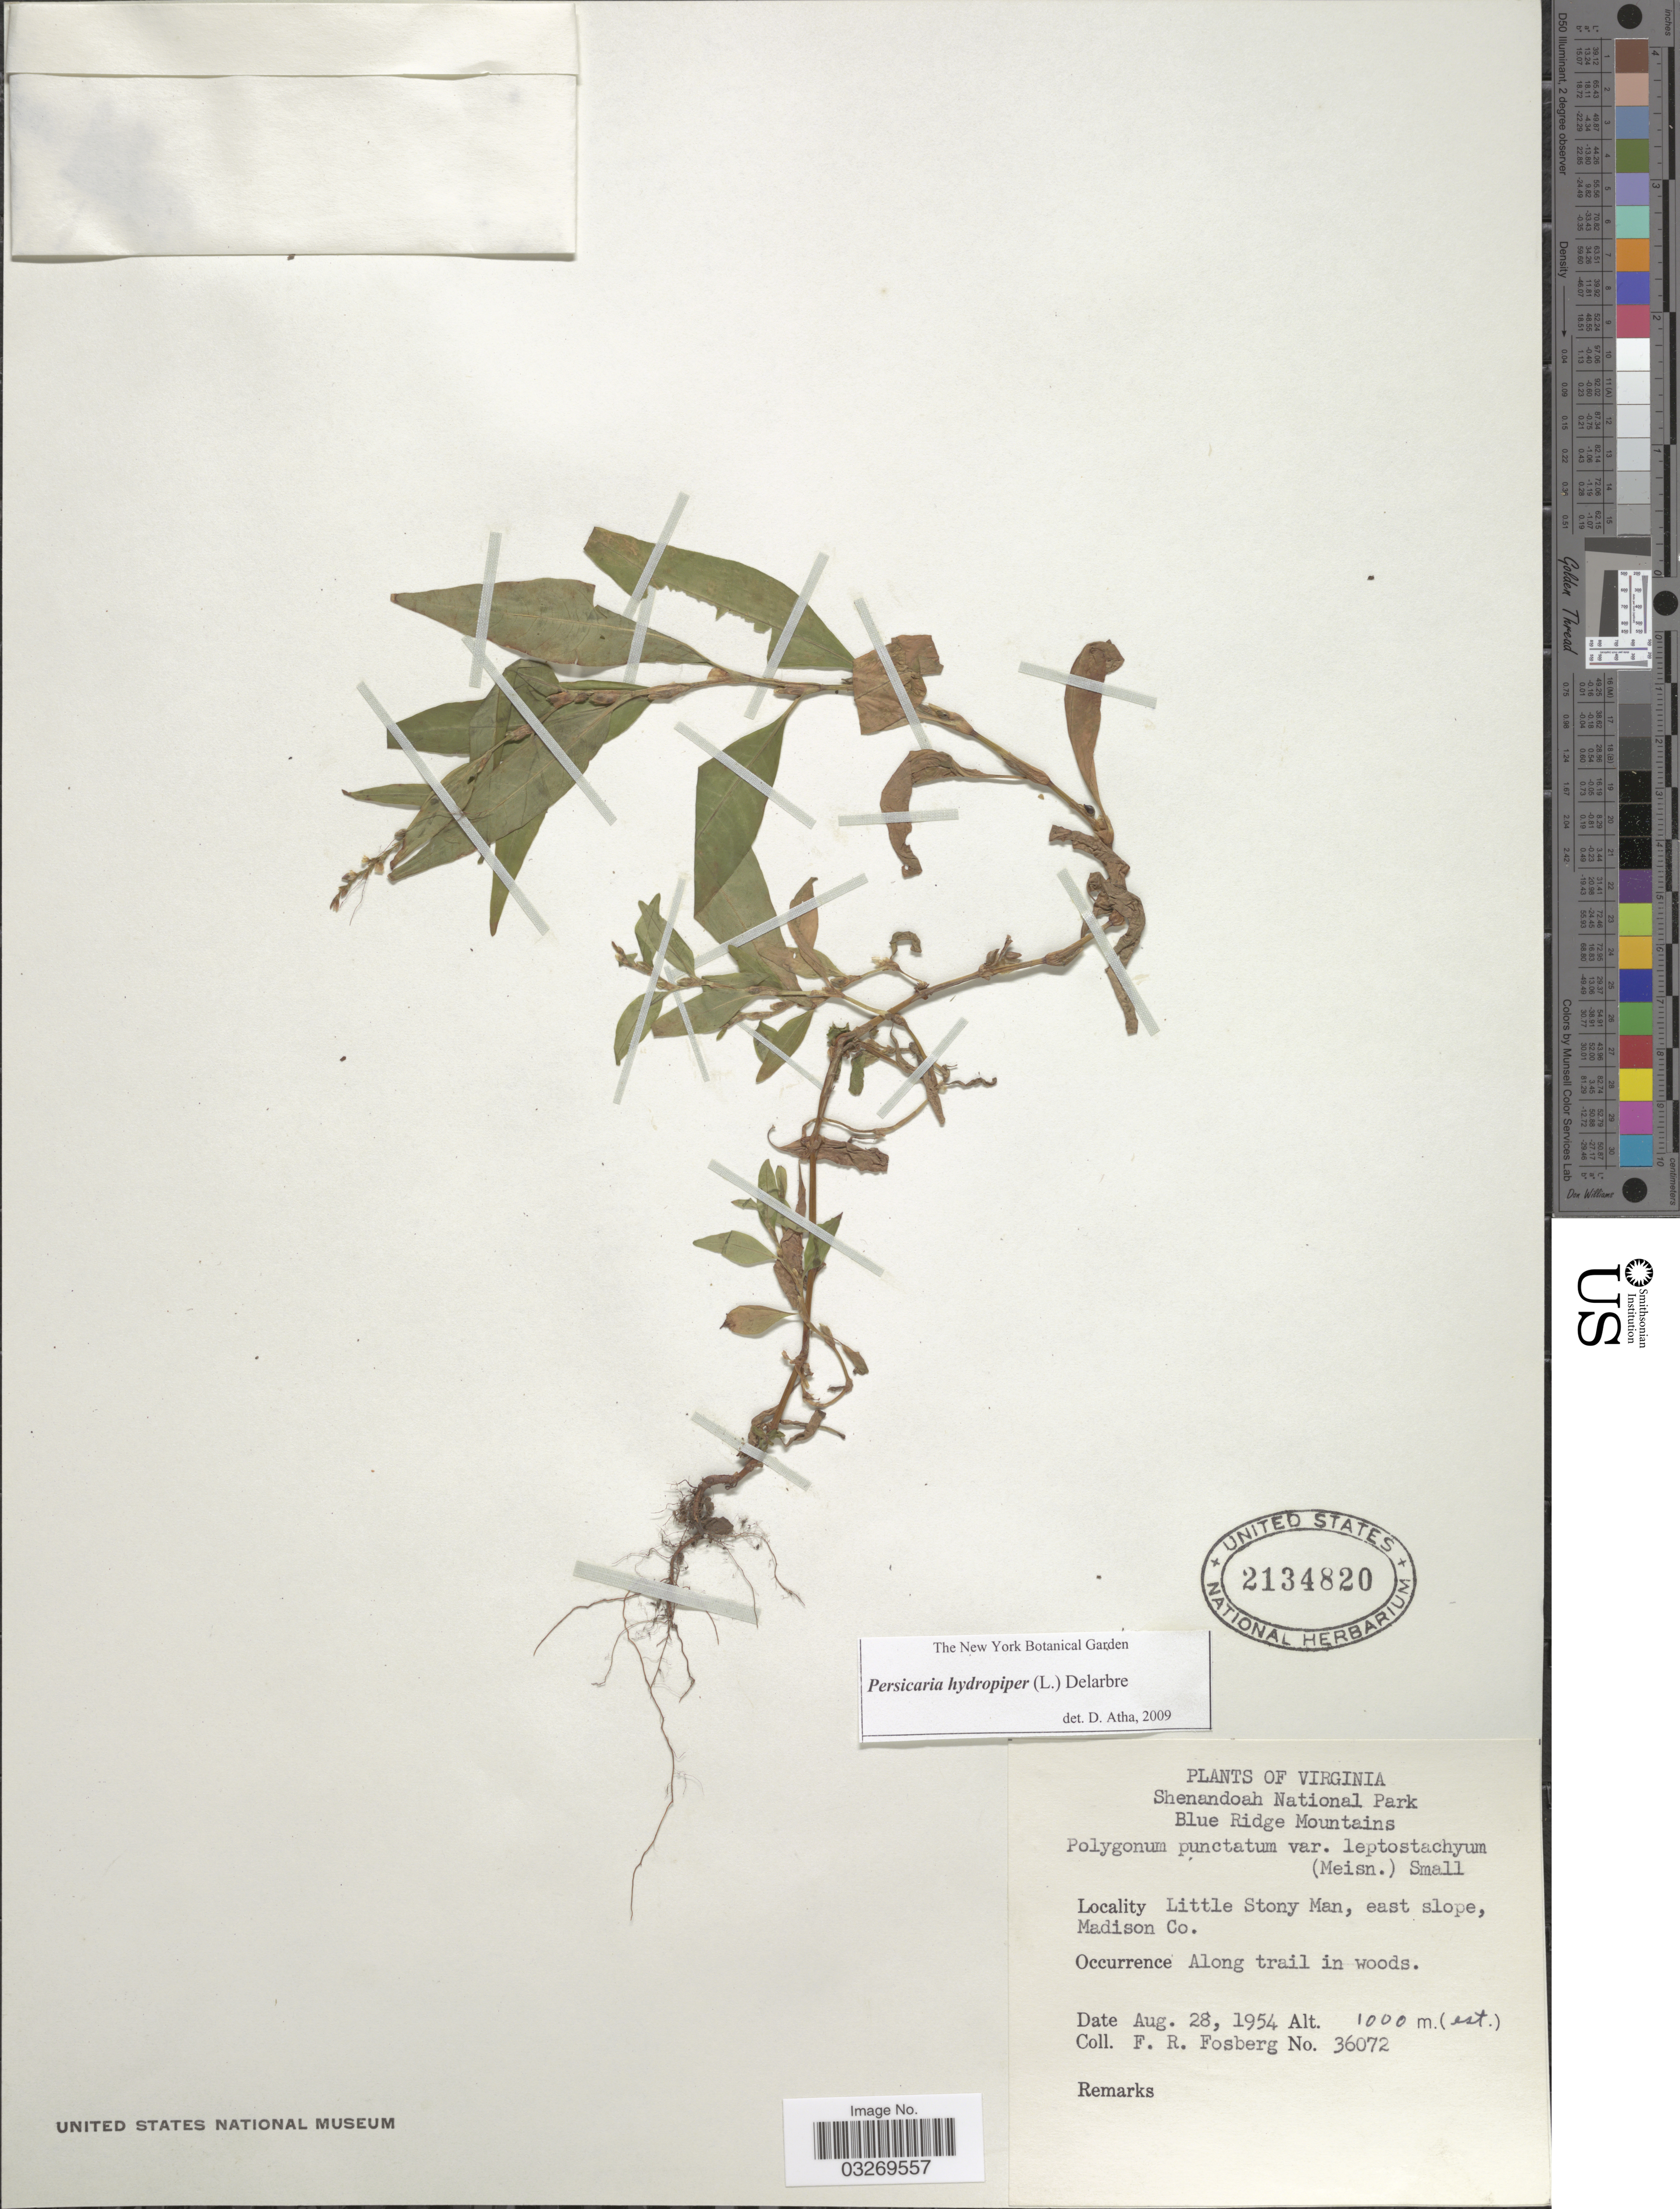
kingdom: Plantae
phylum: Tracheophyta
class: Magnoliopsida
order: Caryophyllales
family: Polygonaceae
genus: Persicaria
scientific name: Persicaria hydropiper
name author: (L.) Delarbre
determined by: Atha, D. E.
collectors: F. R. Fosberg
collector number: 36072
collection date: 1954-08-28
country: United States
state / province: Virginia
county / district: Madison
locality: Shenandoah National Park, Blue Ridge Mountains, Little Stony Man, east slope, Madison Co.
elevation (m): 1000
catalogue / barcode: US 2134820